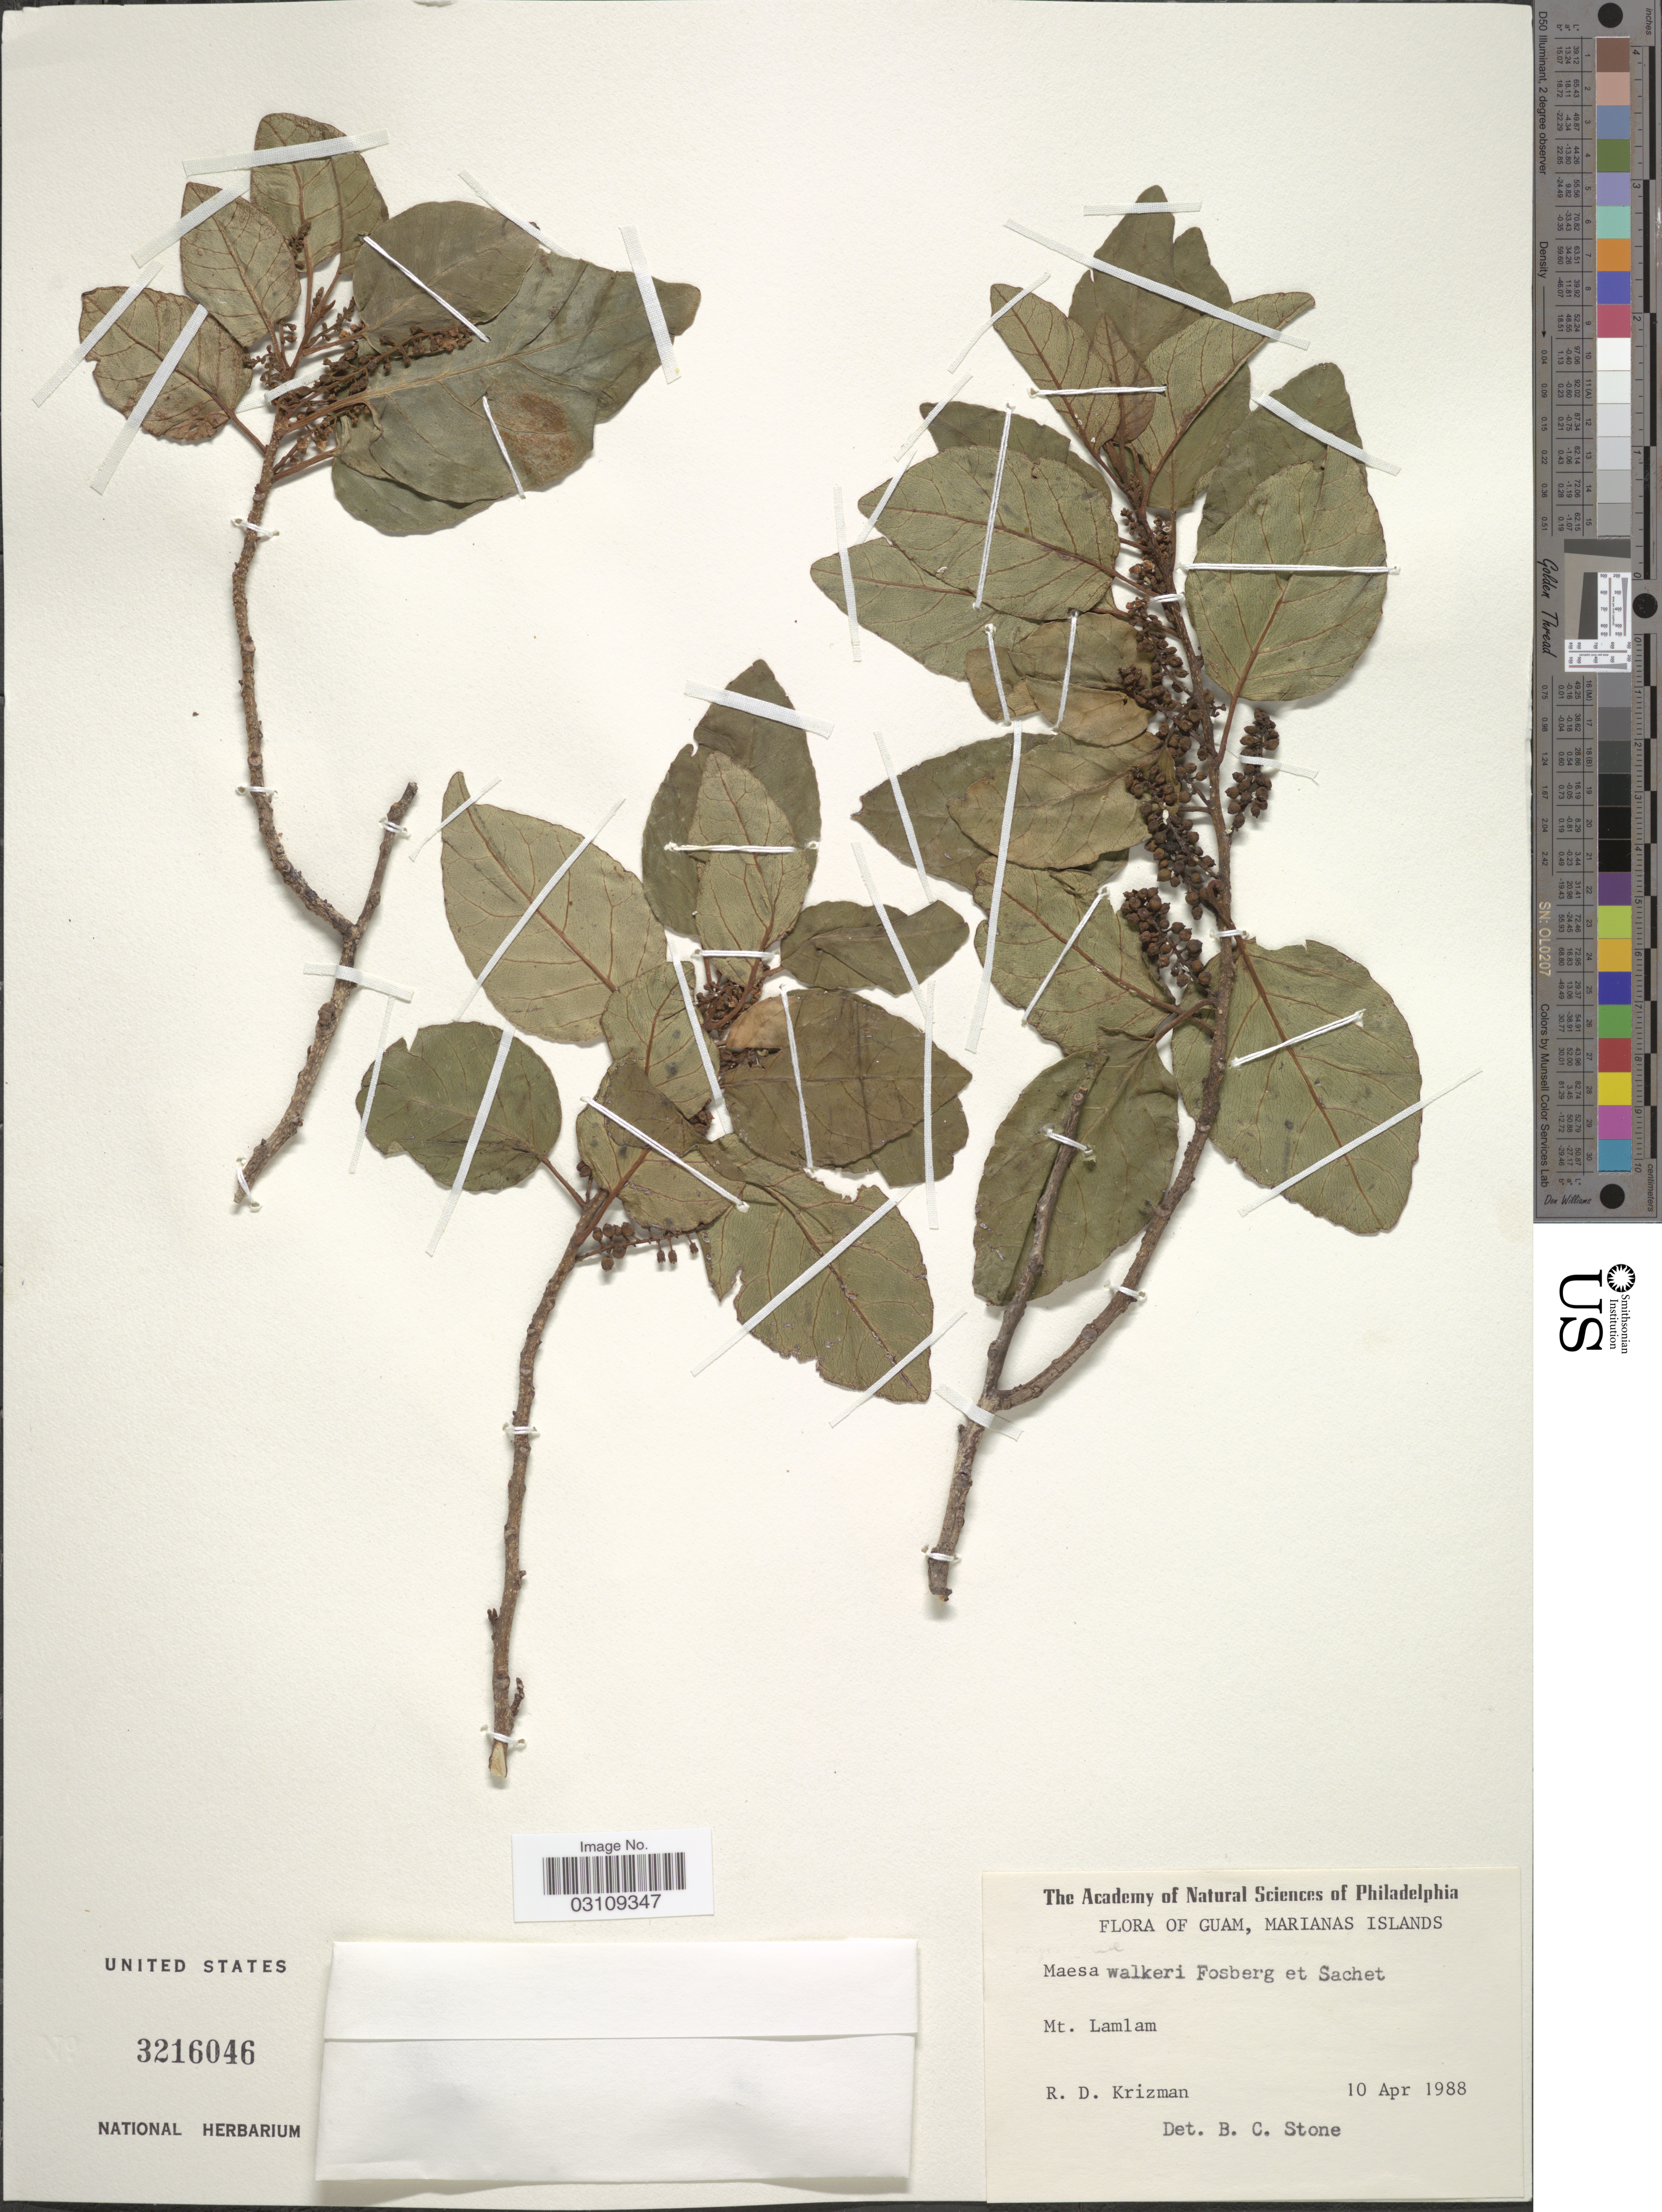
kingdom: Plantae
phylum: Tracheophyta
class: Magnoliopsida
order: Ericales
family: Primulaceae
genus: Maesa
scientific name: Maesa walkeri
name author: Fosberg & Sachet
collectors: R. Krizman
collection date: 1988-04-10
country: Guam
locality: Marianas Islands. Mt. Lamlam.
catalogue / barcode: US 3216046